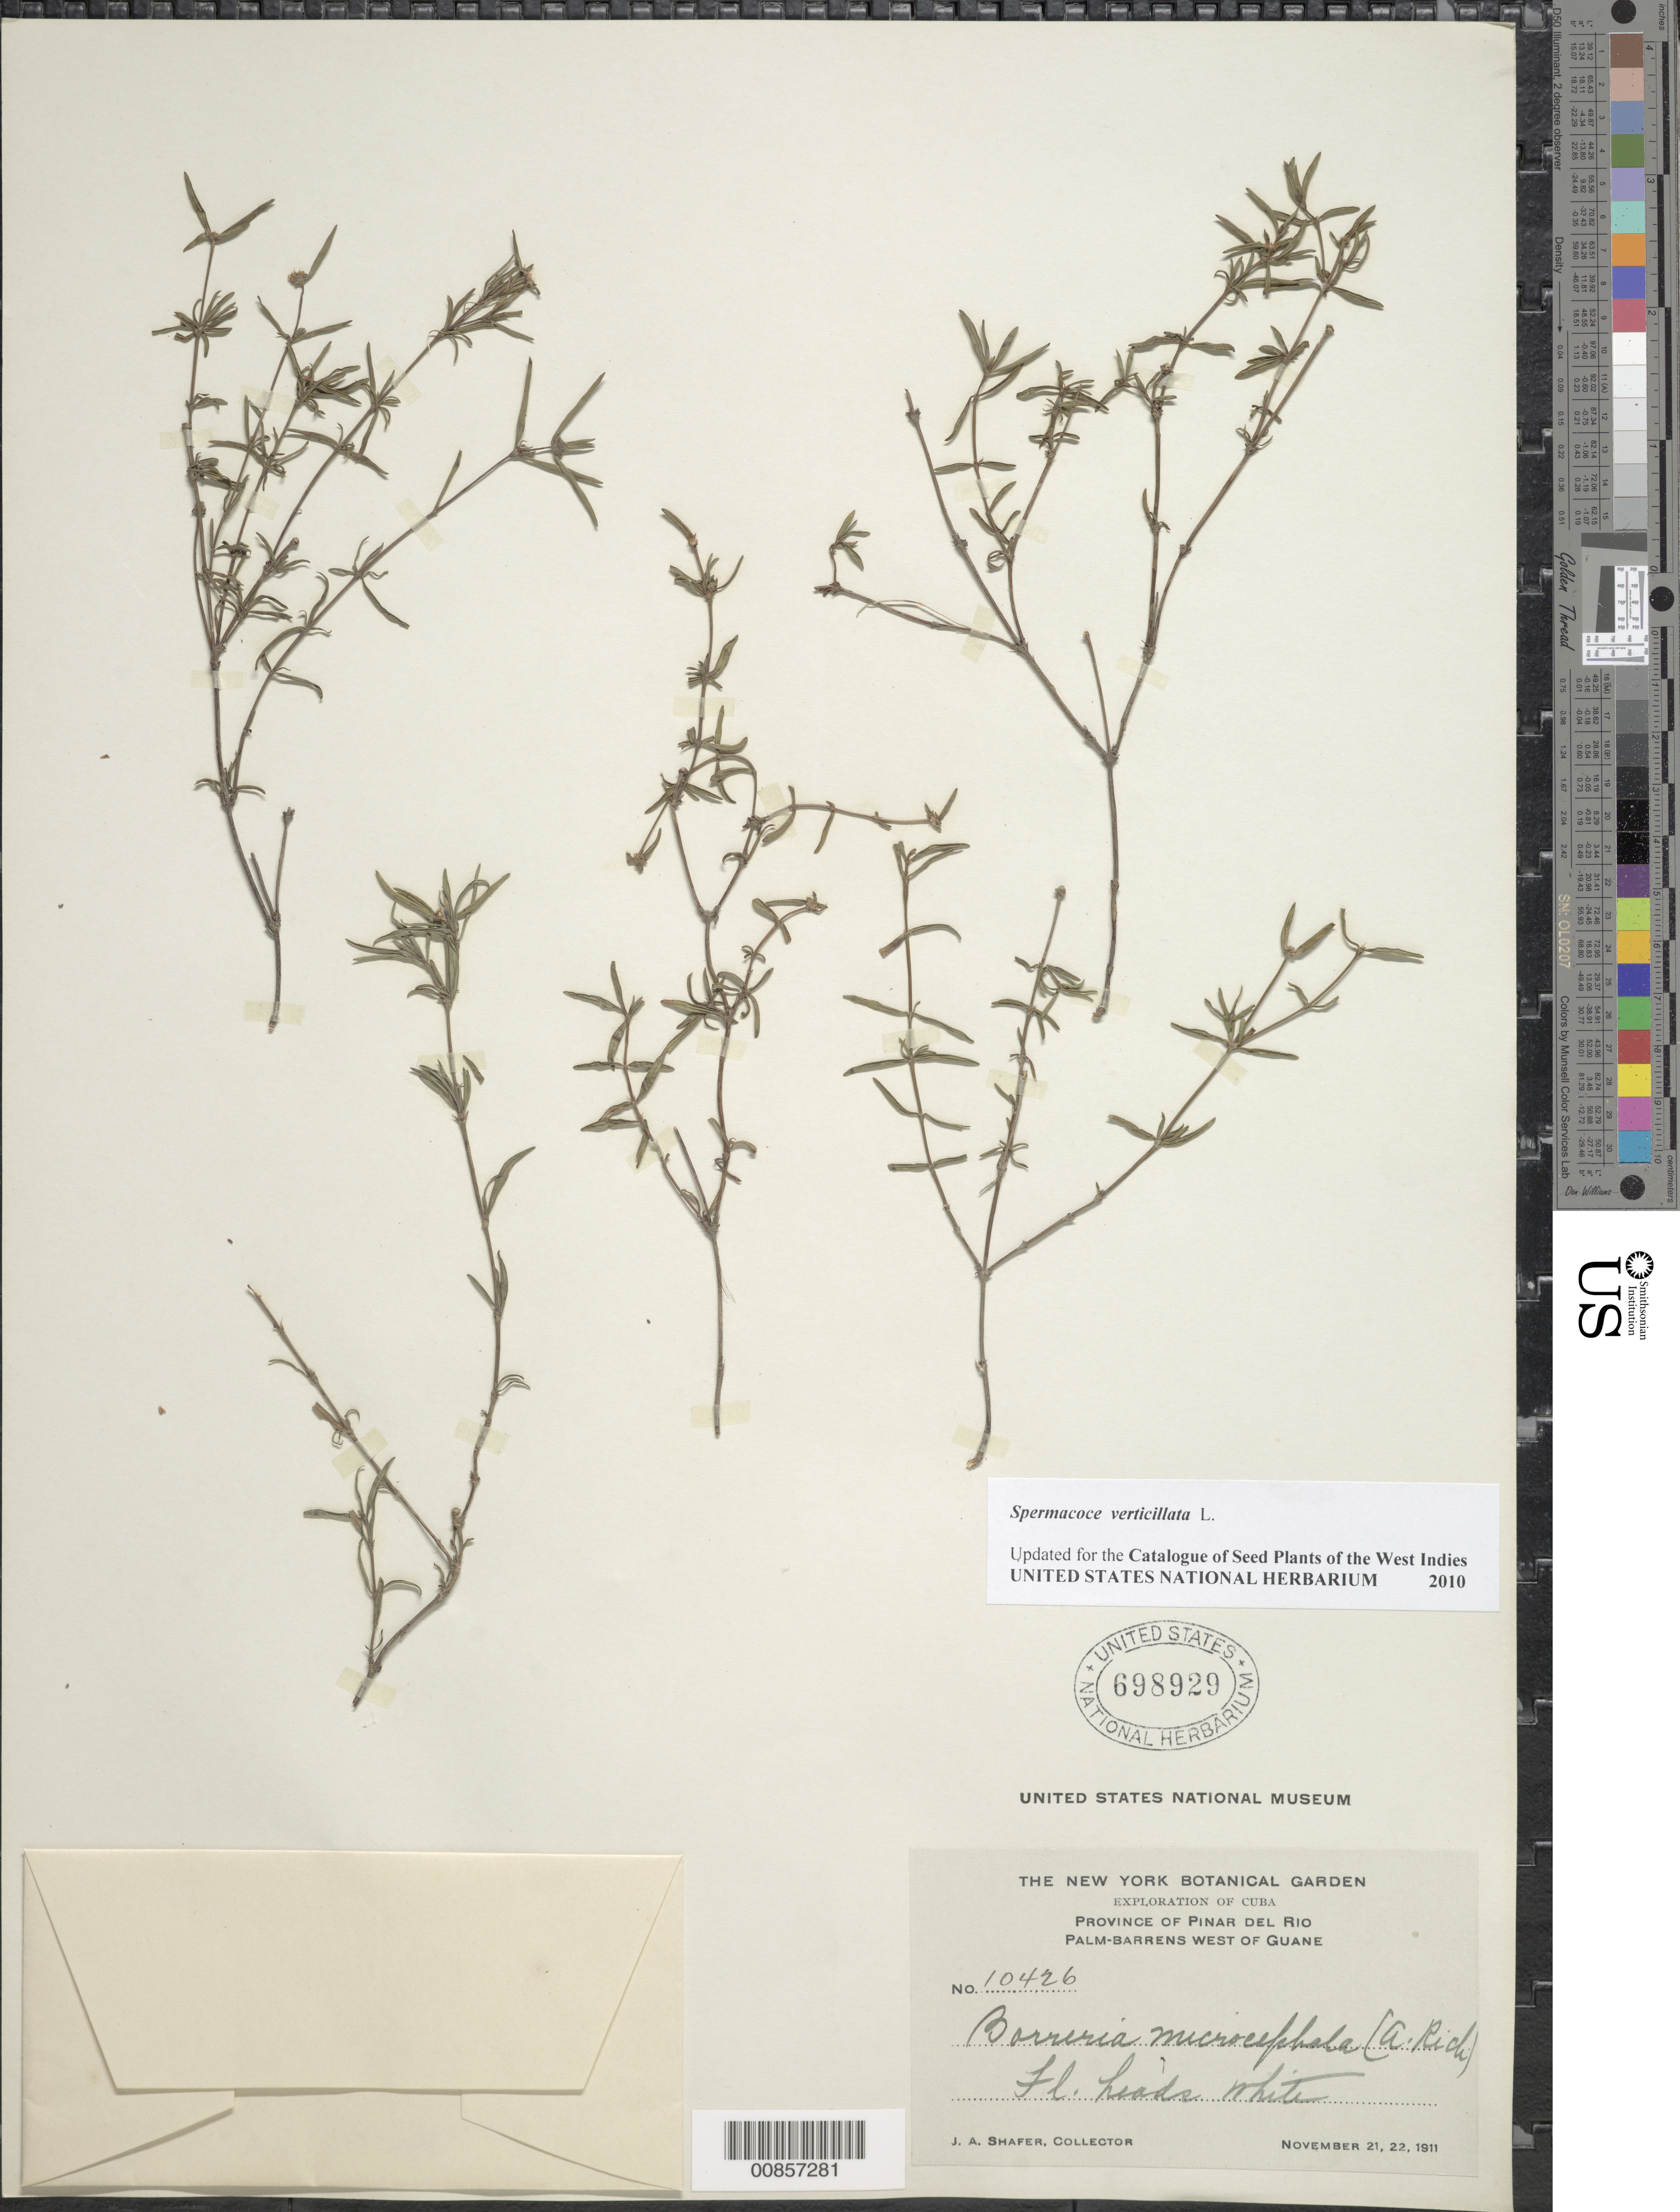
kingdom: Plantae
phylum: Tracheophyta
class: Magnoliopsida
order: Gentianales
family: Rubiaceae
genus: Spermacoce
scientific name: Spermacoce verticillata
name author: L.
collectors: J. A. Shafer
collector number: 10426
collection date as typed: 21 Nov 1911 to 22 Nov 1911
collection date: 1911-11-21/1911-11-22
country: Cuba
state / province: Pinar del Río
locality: Palm-barrens west of Guane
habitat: Palm-barrens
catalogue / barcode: US 698929